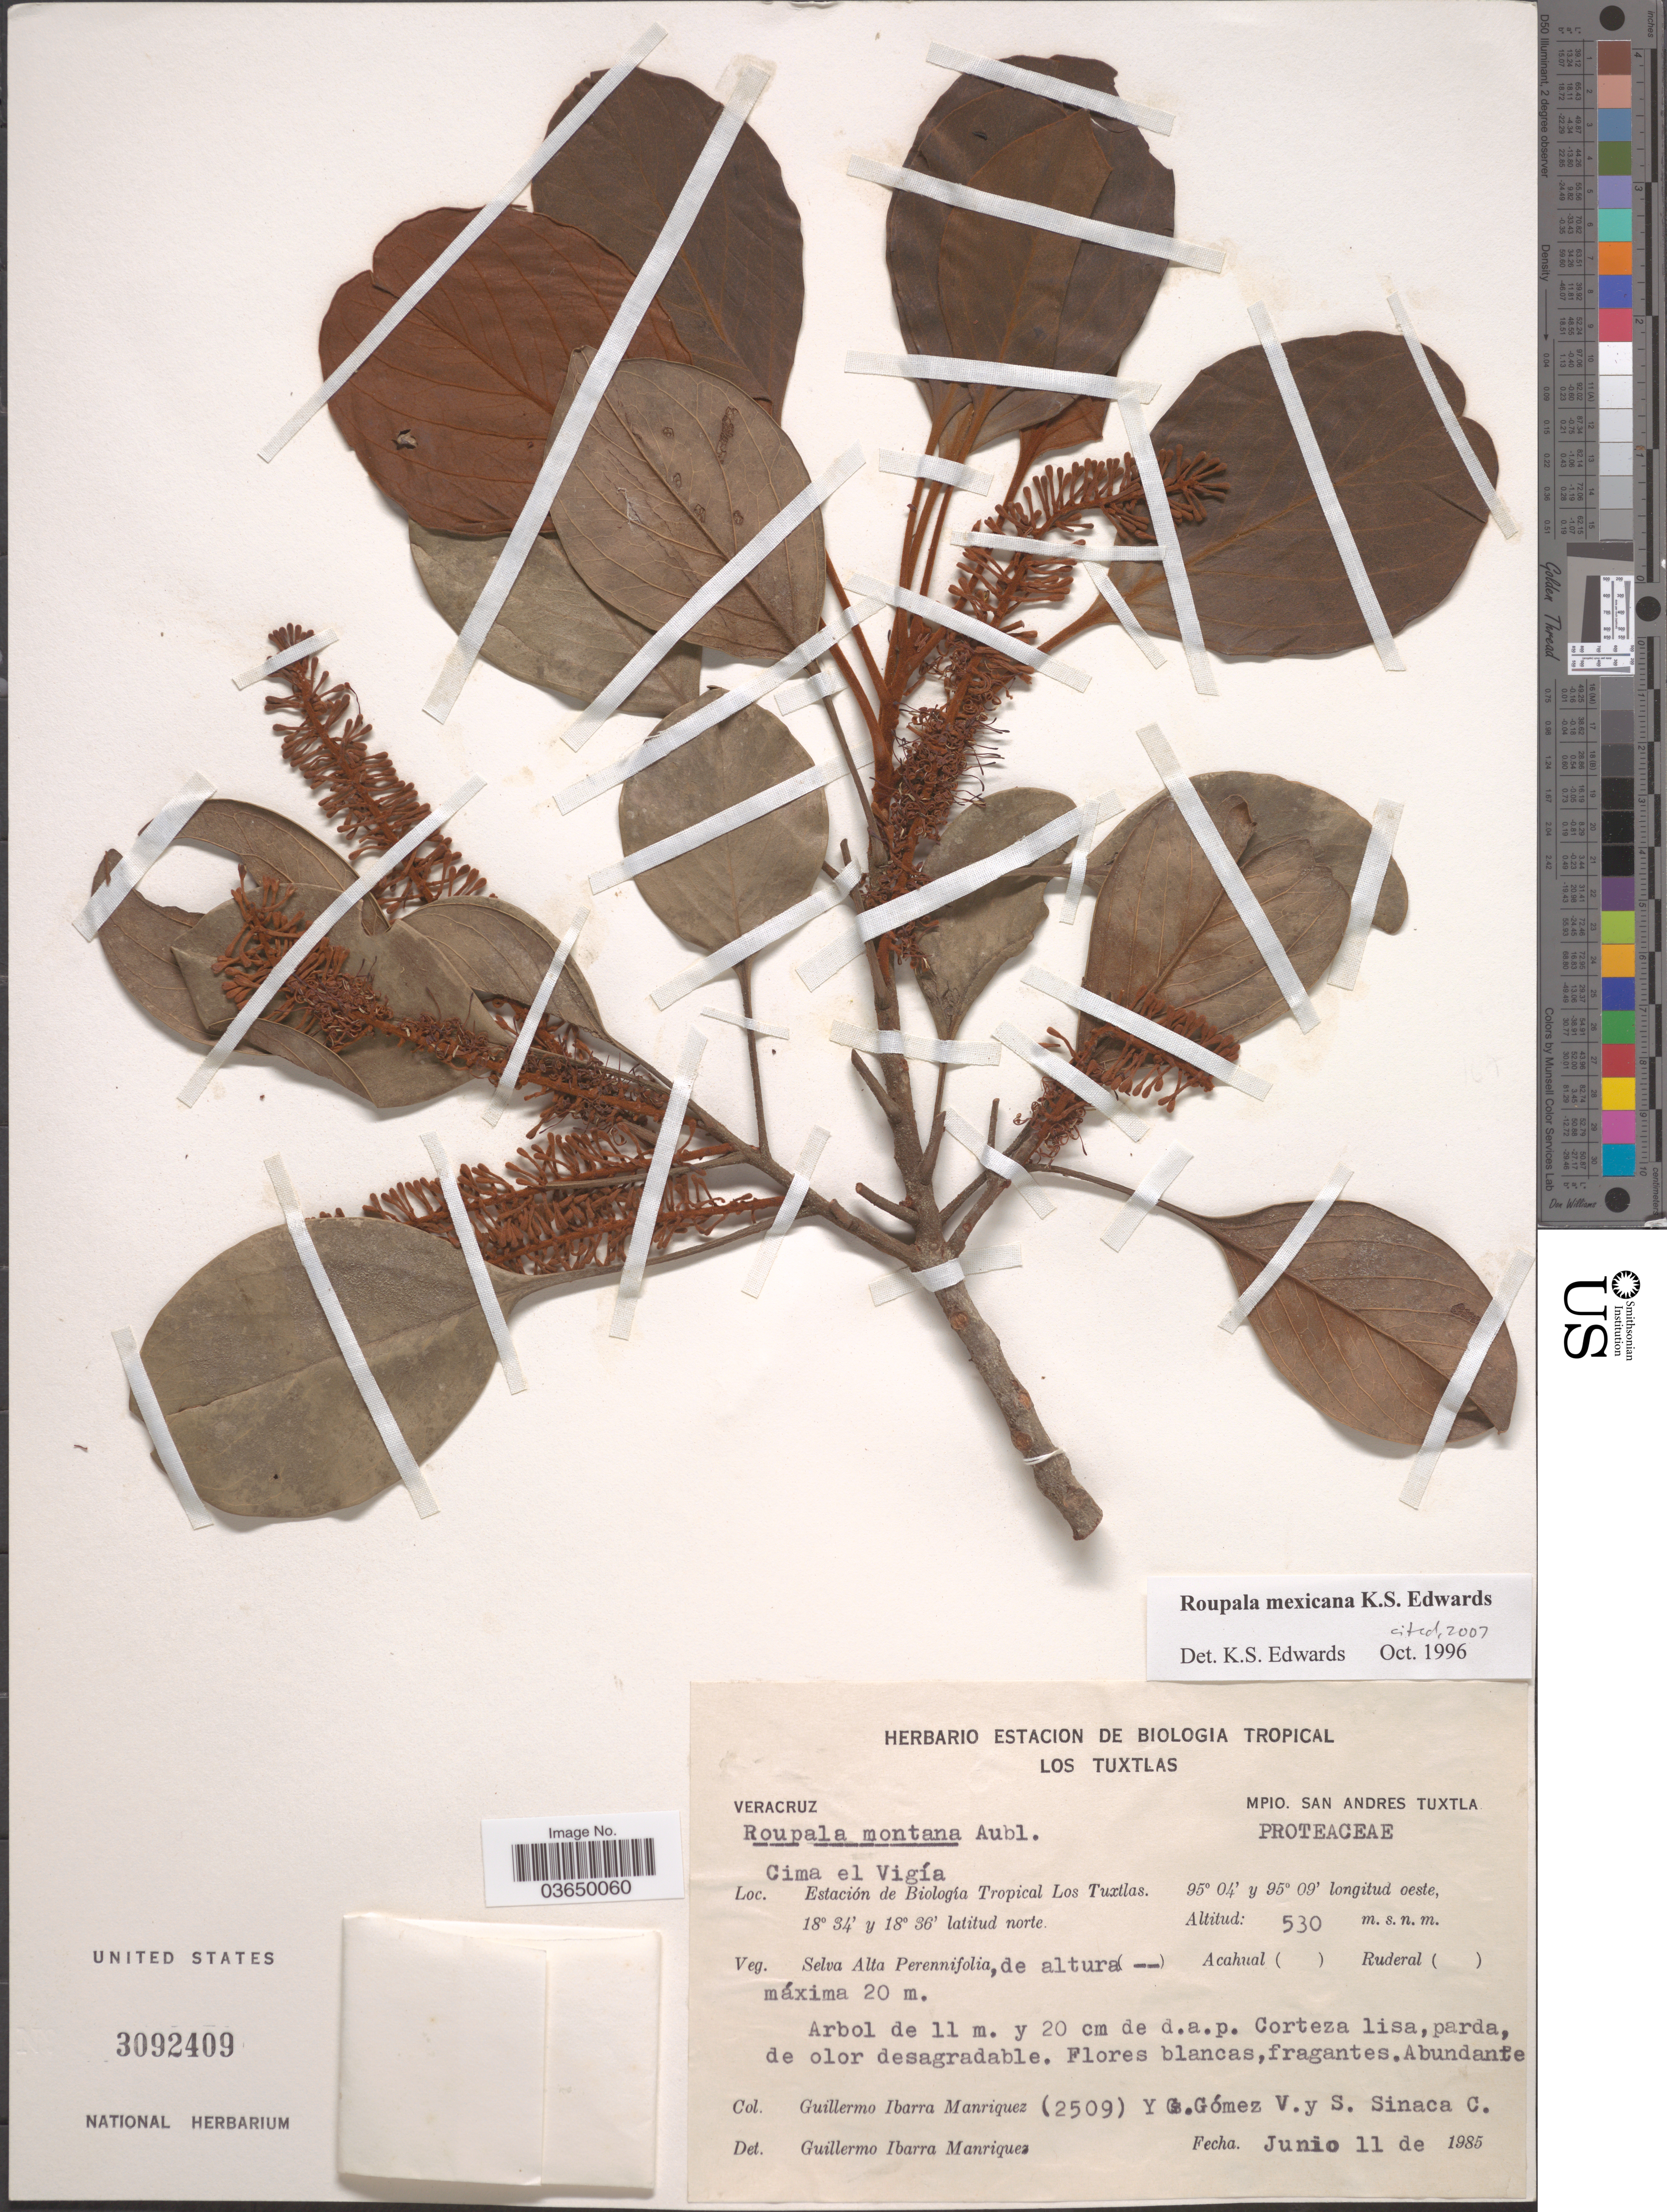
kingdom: Plantae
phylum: Tracheophyta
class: Magnoliopsida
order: Proteales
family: Proteaceae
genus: Roupala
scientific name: Roupala mexicana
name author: K.S. Edwards & Prance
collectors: G. Ibarra-Manríquez, G. Gomez & S. Sinaca Colin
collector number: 2509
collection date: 1985-06-11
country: Mexico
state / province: Veracruz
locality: Veracruz. Mpio. San Andres Tuxtla. Cima el Vigía. Estación de Biología Tropical Los Tuxtlas.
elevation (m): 530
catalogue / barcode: US 3092409